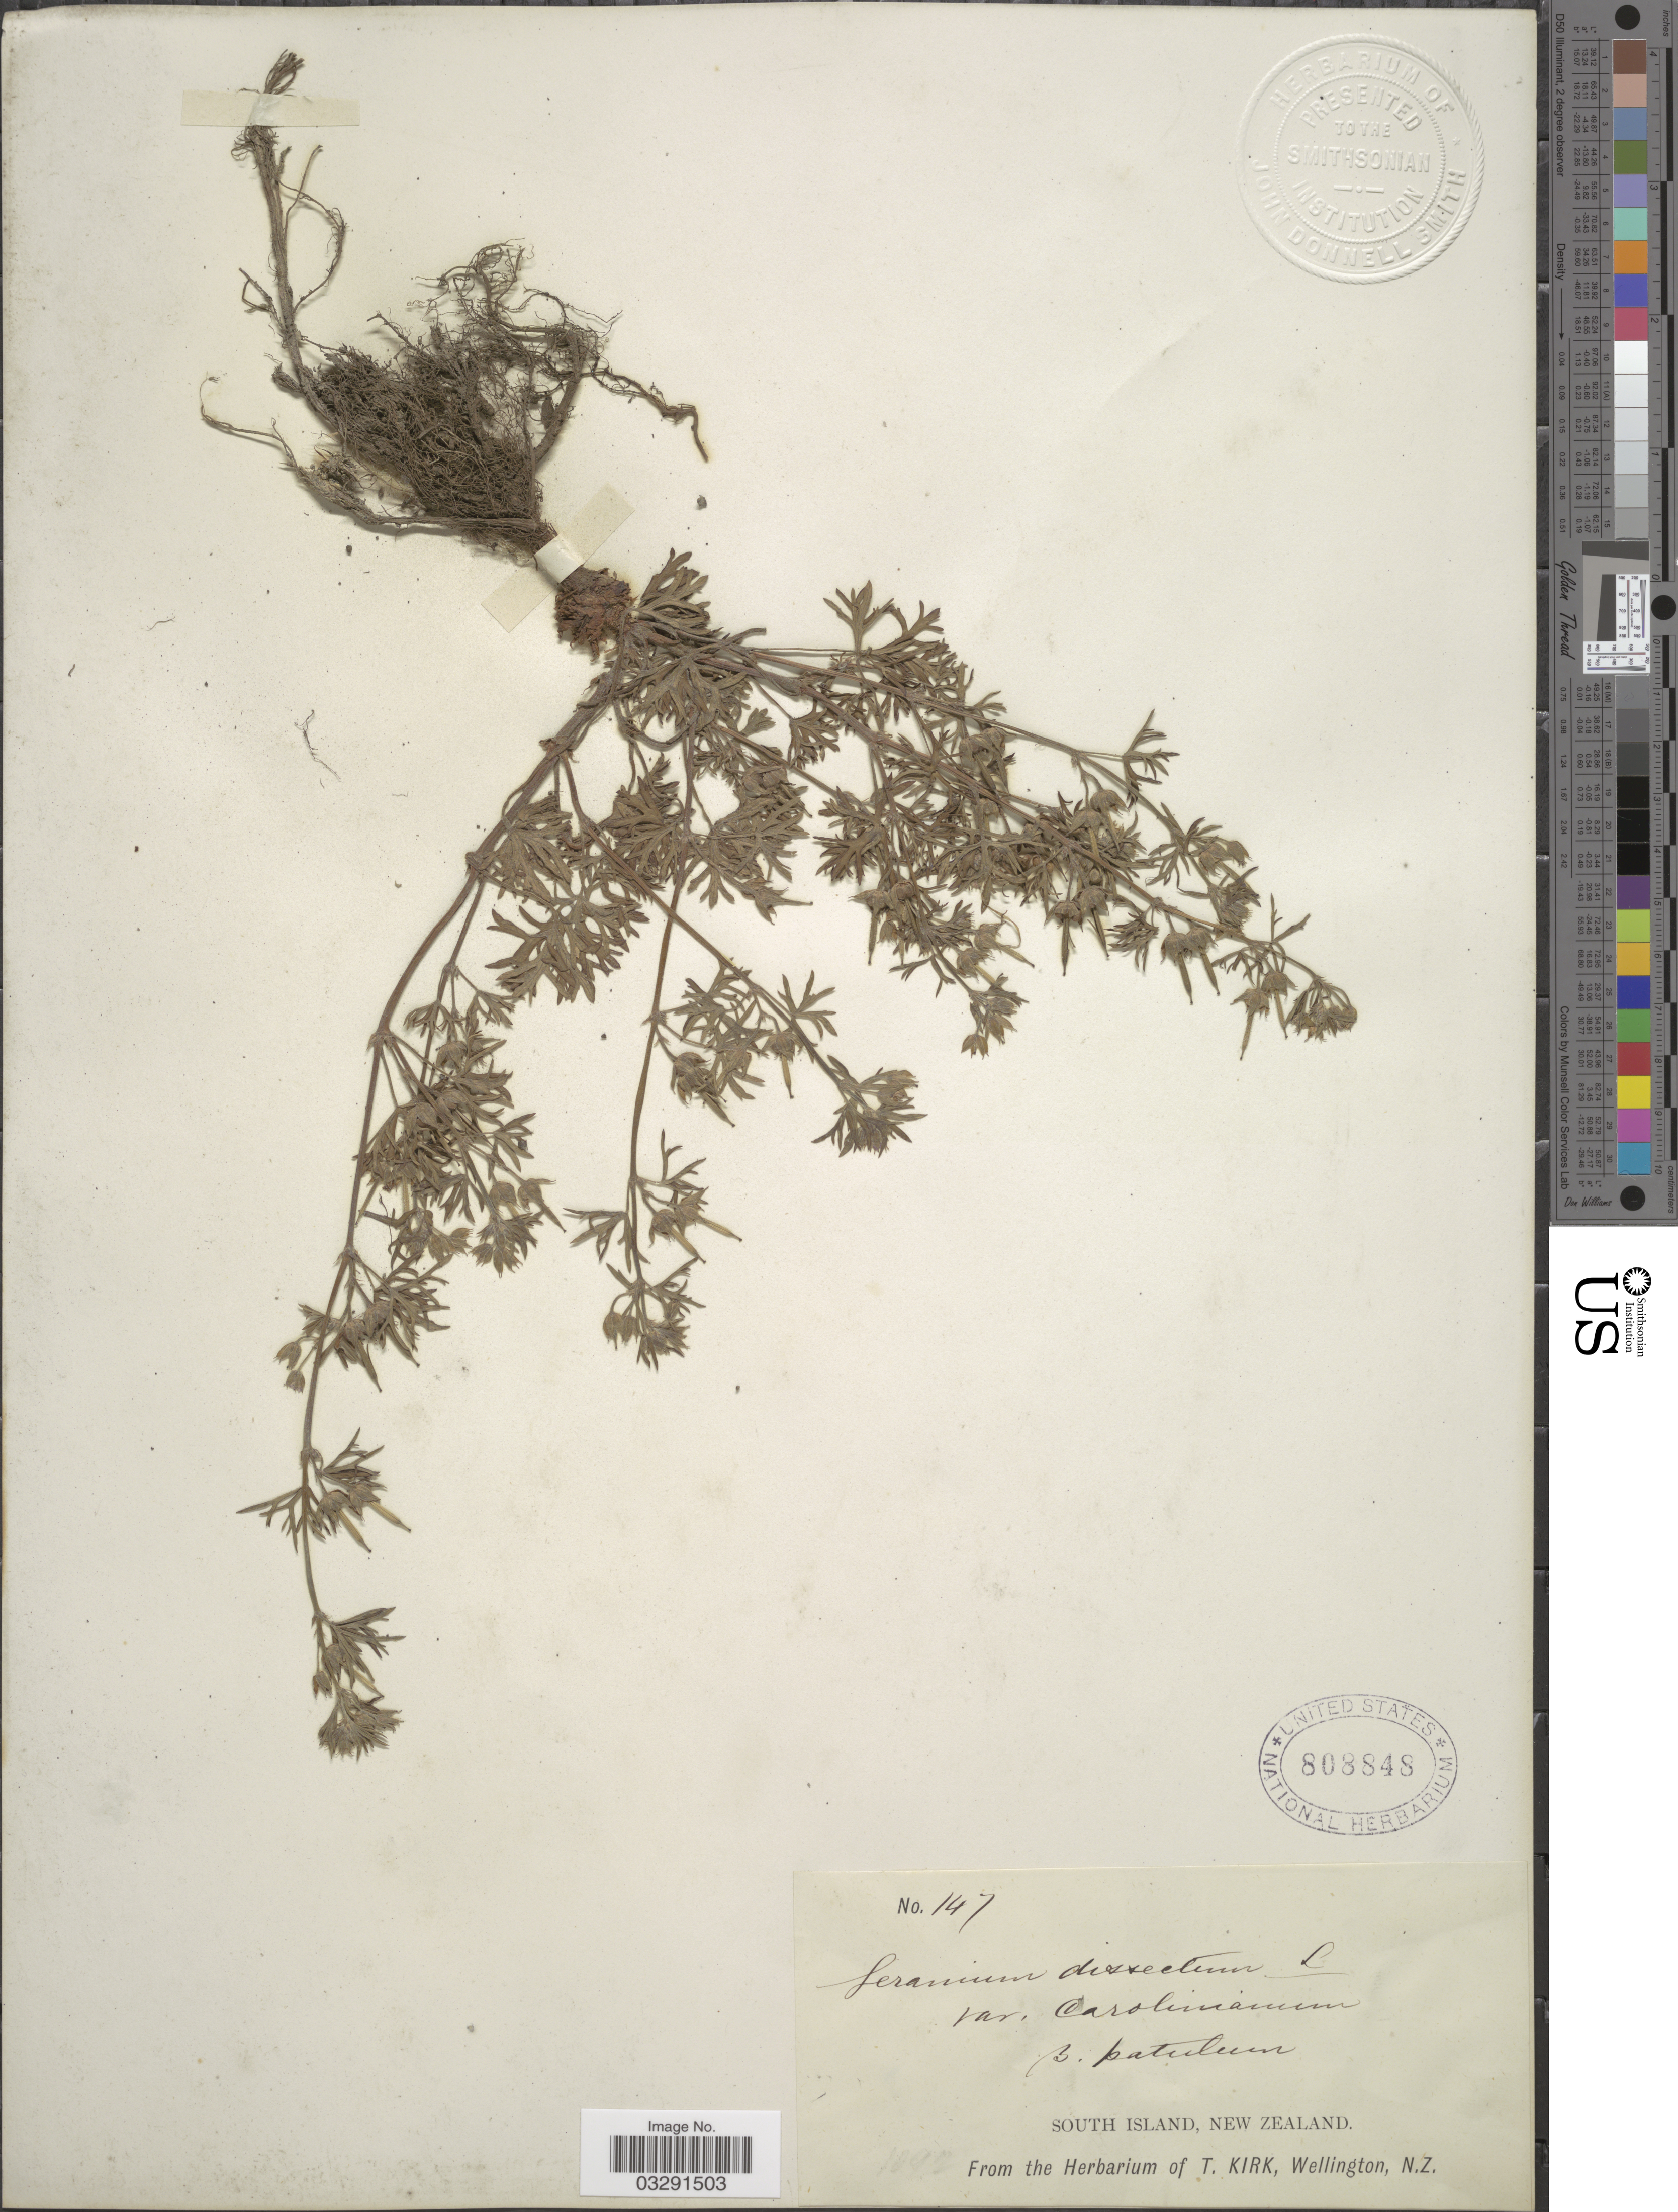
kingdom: Plantae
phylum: Tracheophyta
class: Magnoliopsida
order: Geraniales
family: Geraniaceae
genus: Geranium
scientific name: Geranium pilosum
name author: Cav.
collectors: ex herb. T. Kirk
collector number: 147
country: New Zealand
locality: South Island.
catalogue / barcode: US 808848